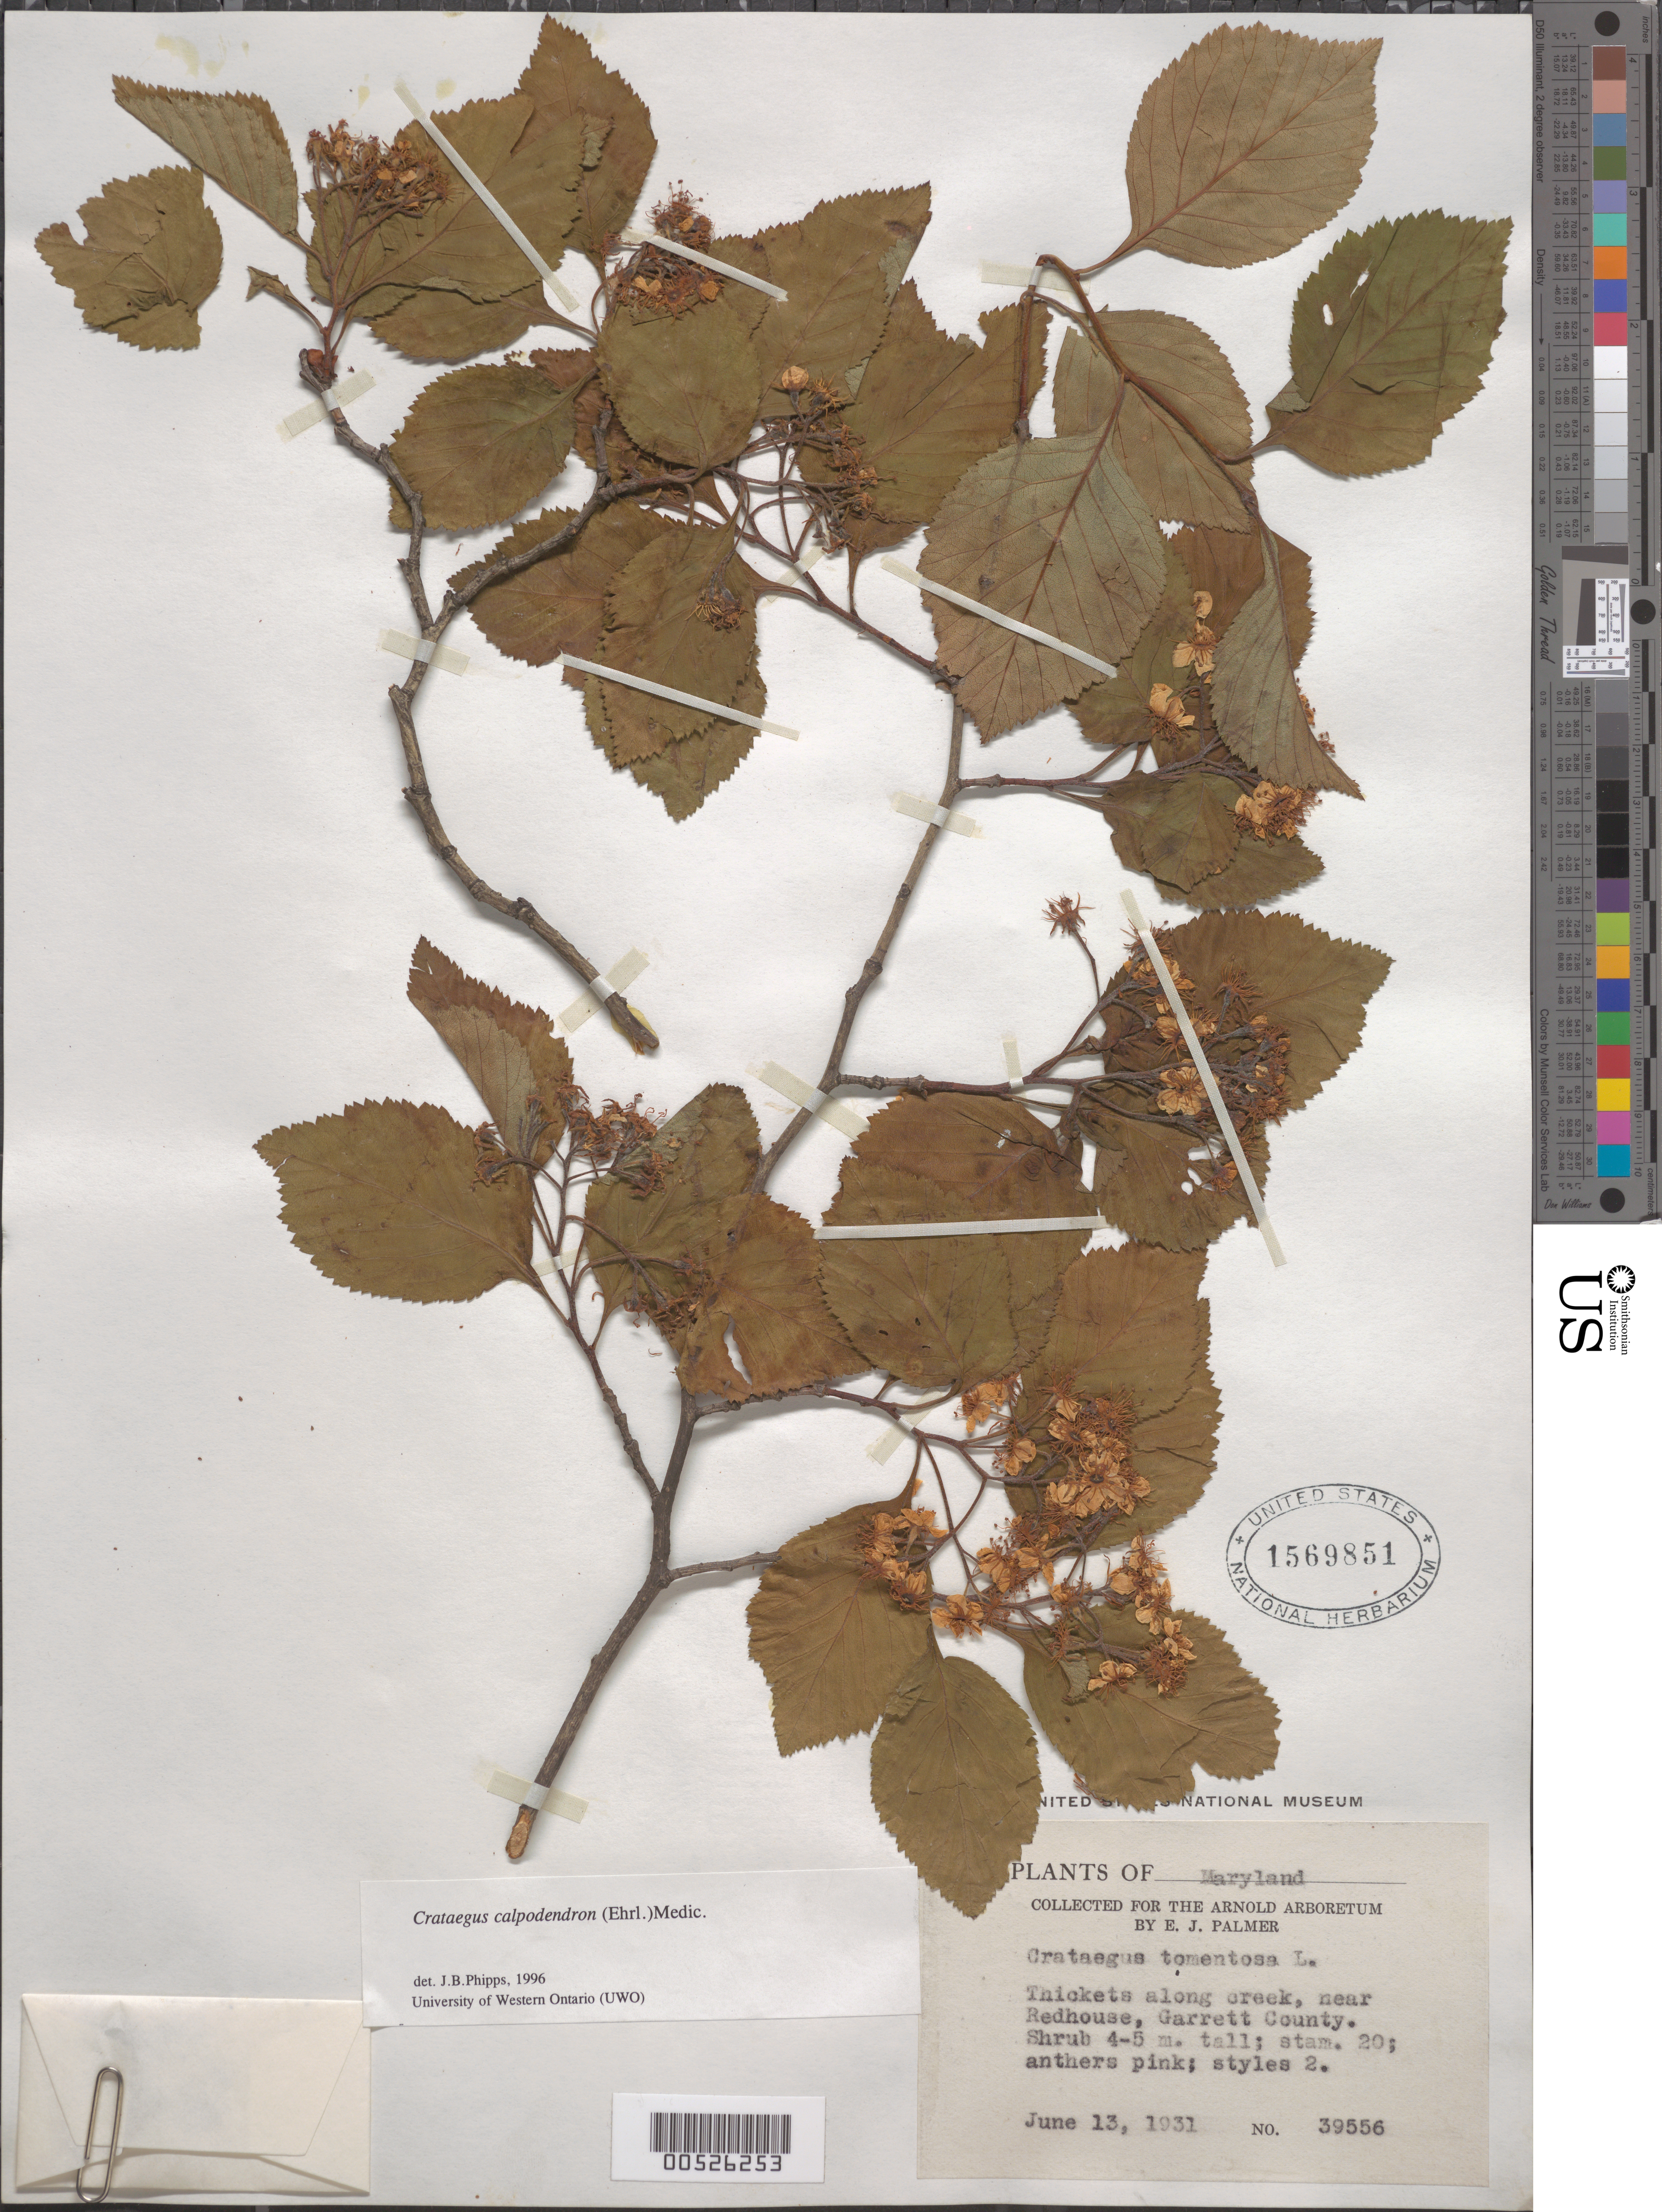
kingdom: Plantae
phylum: Tracheophyta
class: Magnoliopsida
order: Rosales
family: Rosaceae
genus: Crataegus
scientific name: Crataegus calpodendron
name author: (Ehrh.) Medik.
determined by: Phipps, James B., (UWO), University of Western Ontario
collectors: E. J. Palmer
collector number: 39556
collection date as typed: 13 Jun 1931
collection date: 1931-06-13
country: United States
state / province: Maryland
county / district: Garrett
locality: Near Redhouse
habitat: Thickets along creek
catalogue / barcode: US 1569851